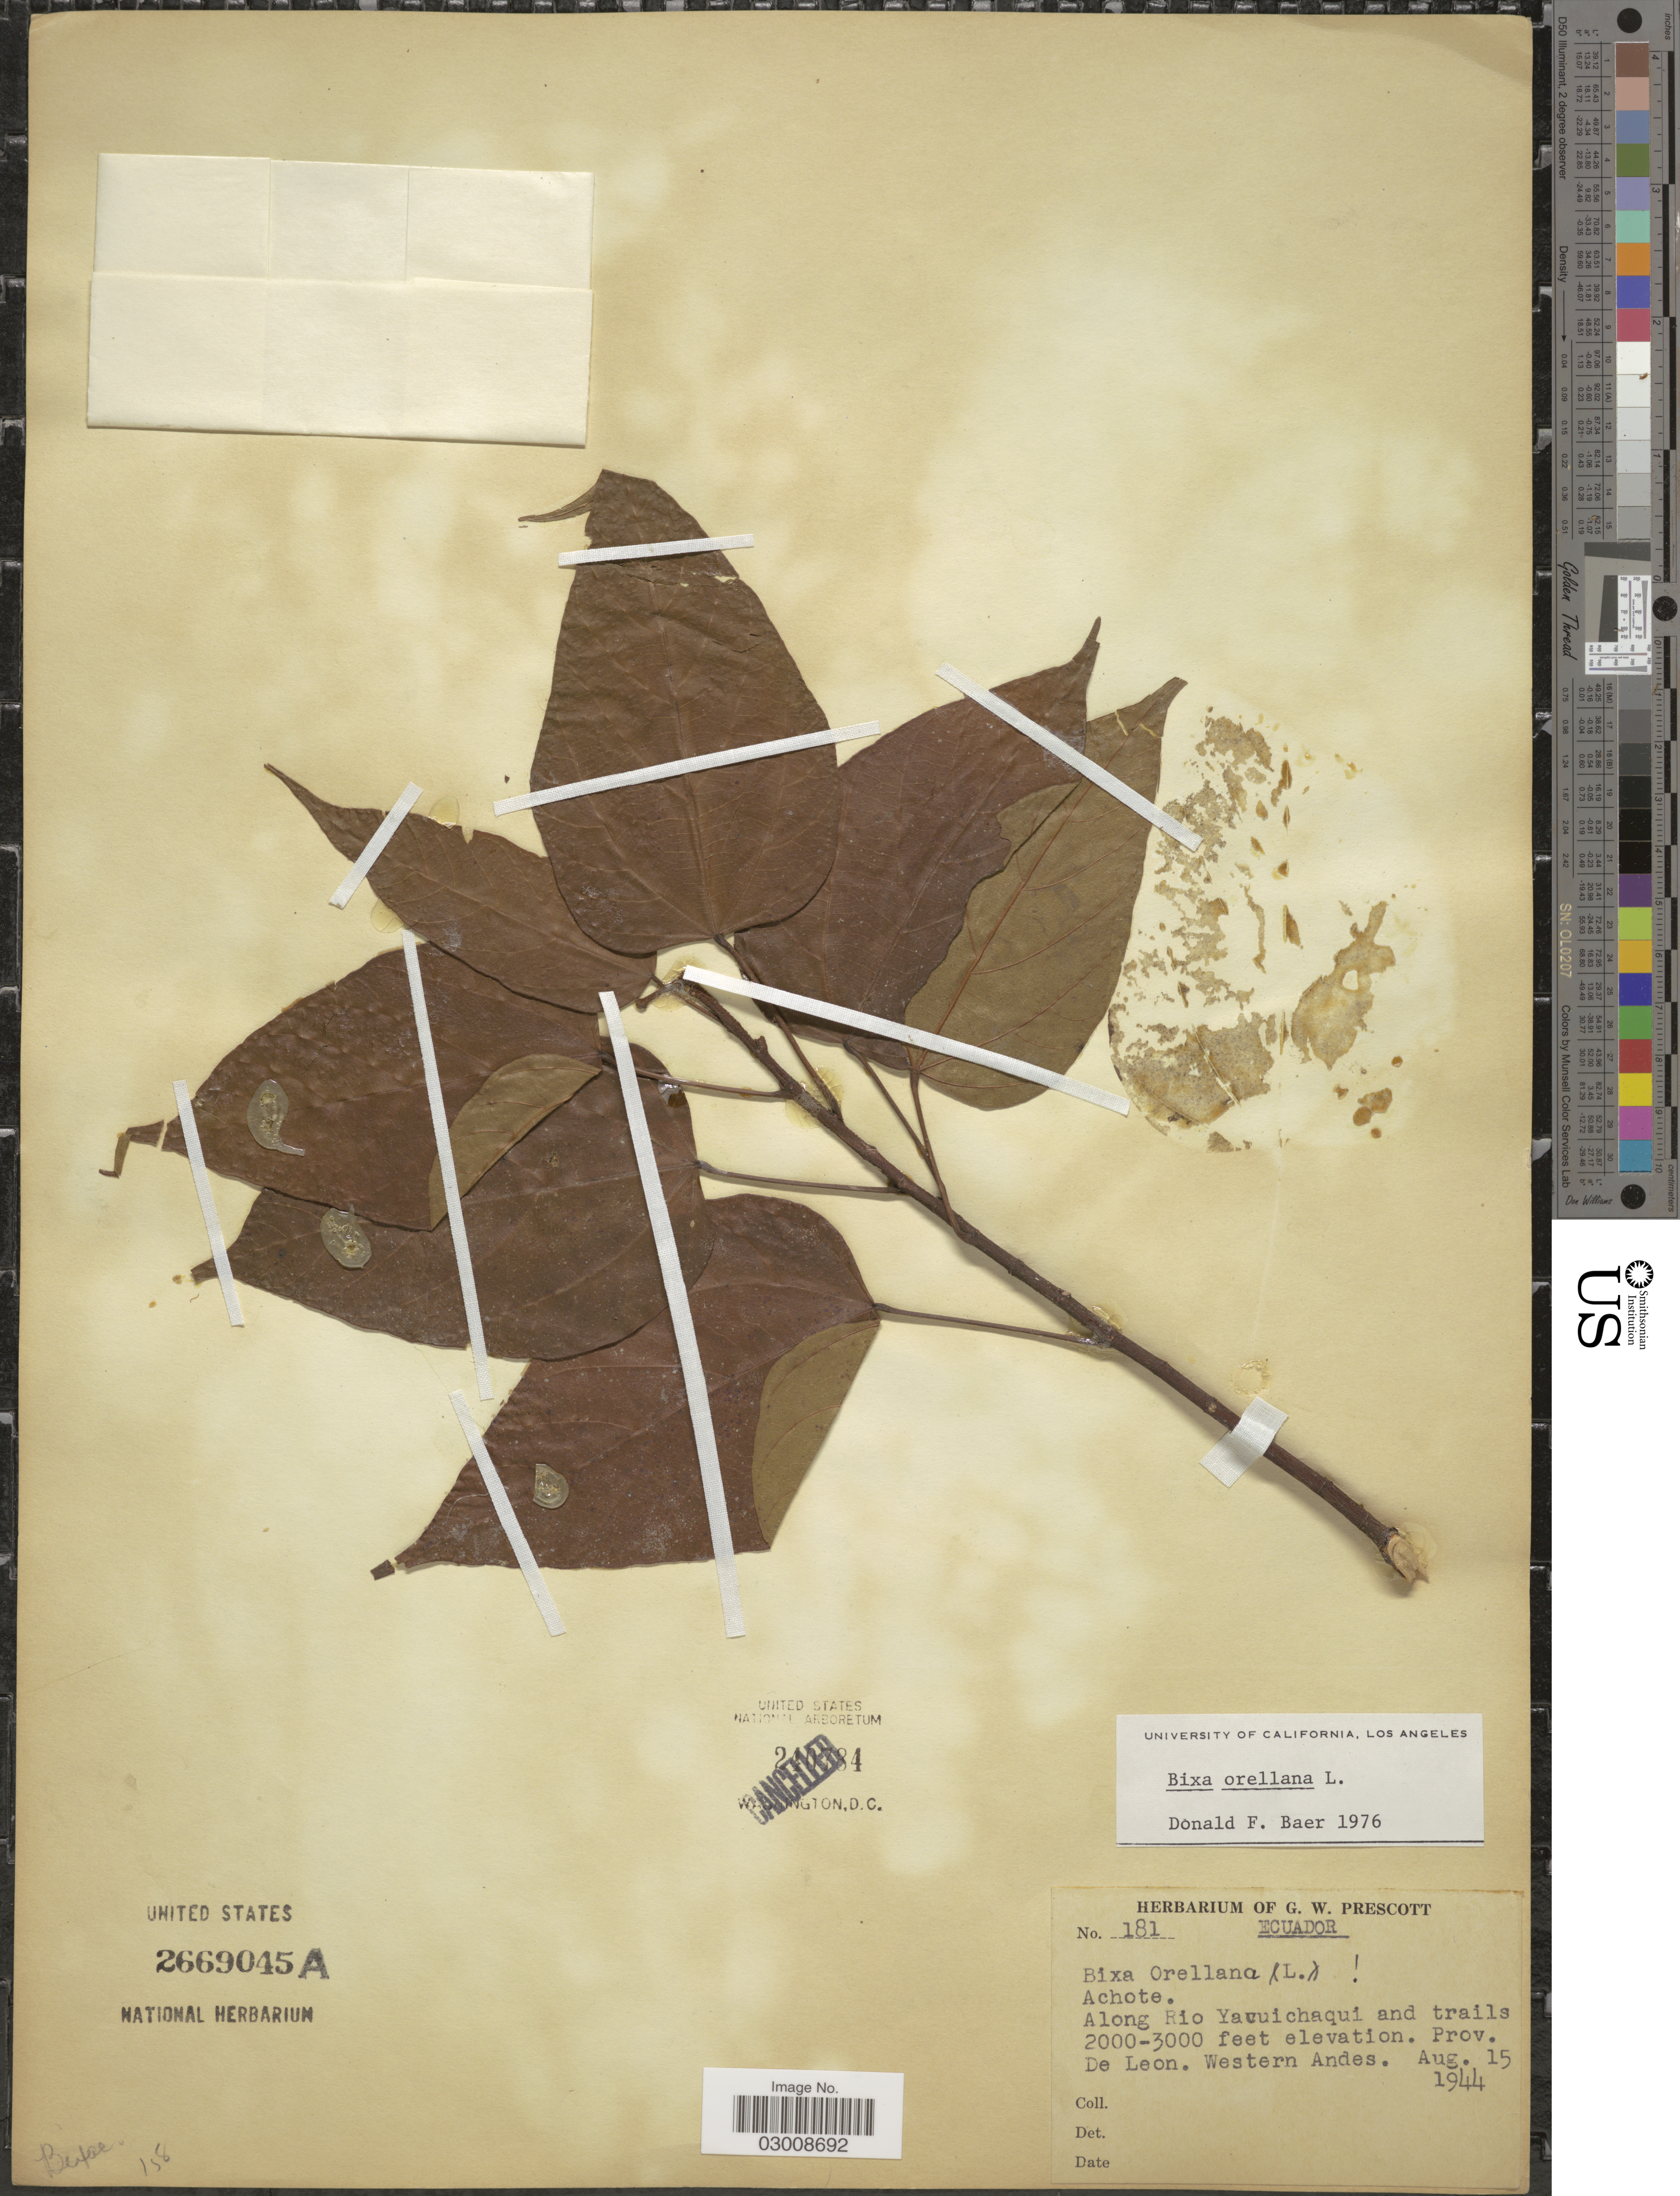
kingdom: Plantae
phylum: Tracheophyta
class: Magnoliopsida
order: Malvales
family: Bixaceae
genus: Bixa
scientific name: Bixa orellana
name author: L.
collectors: ex herb. G. W. Prescott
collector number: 181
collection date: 1944-08-15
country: Ecuador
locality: Achote, Along Rio Yacuichaqui and trails, Prov. De Leon, Western Andes.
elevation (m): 610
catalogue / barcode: US 2669045A